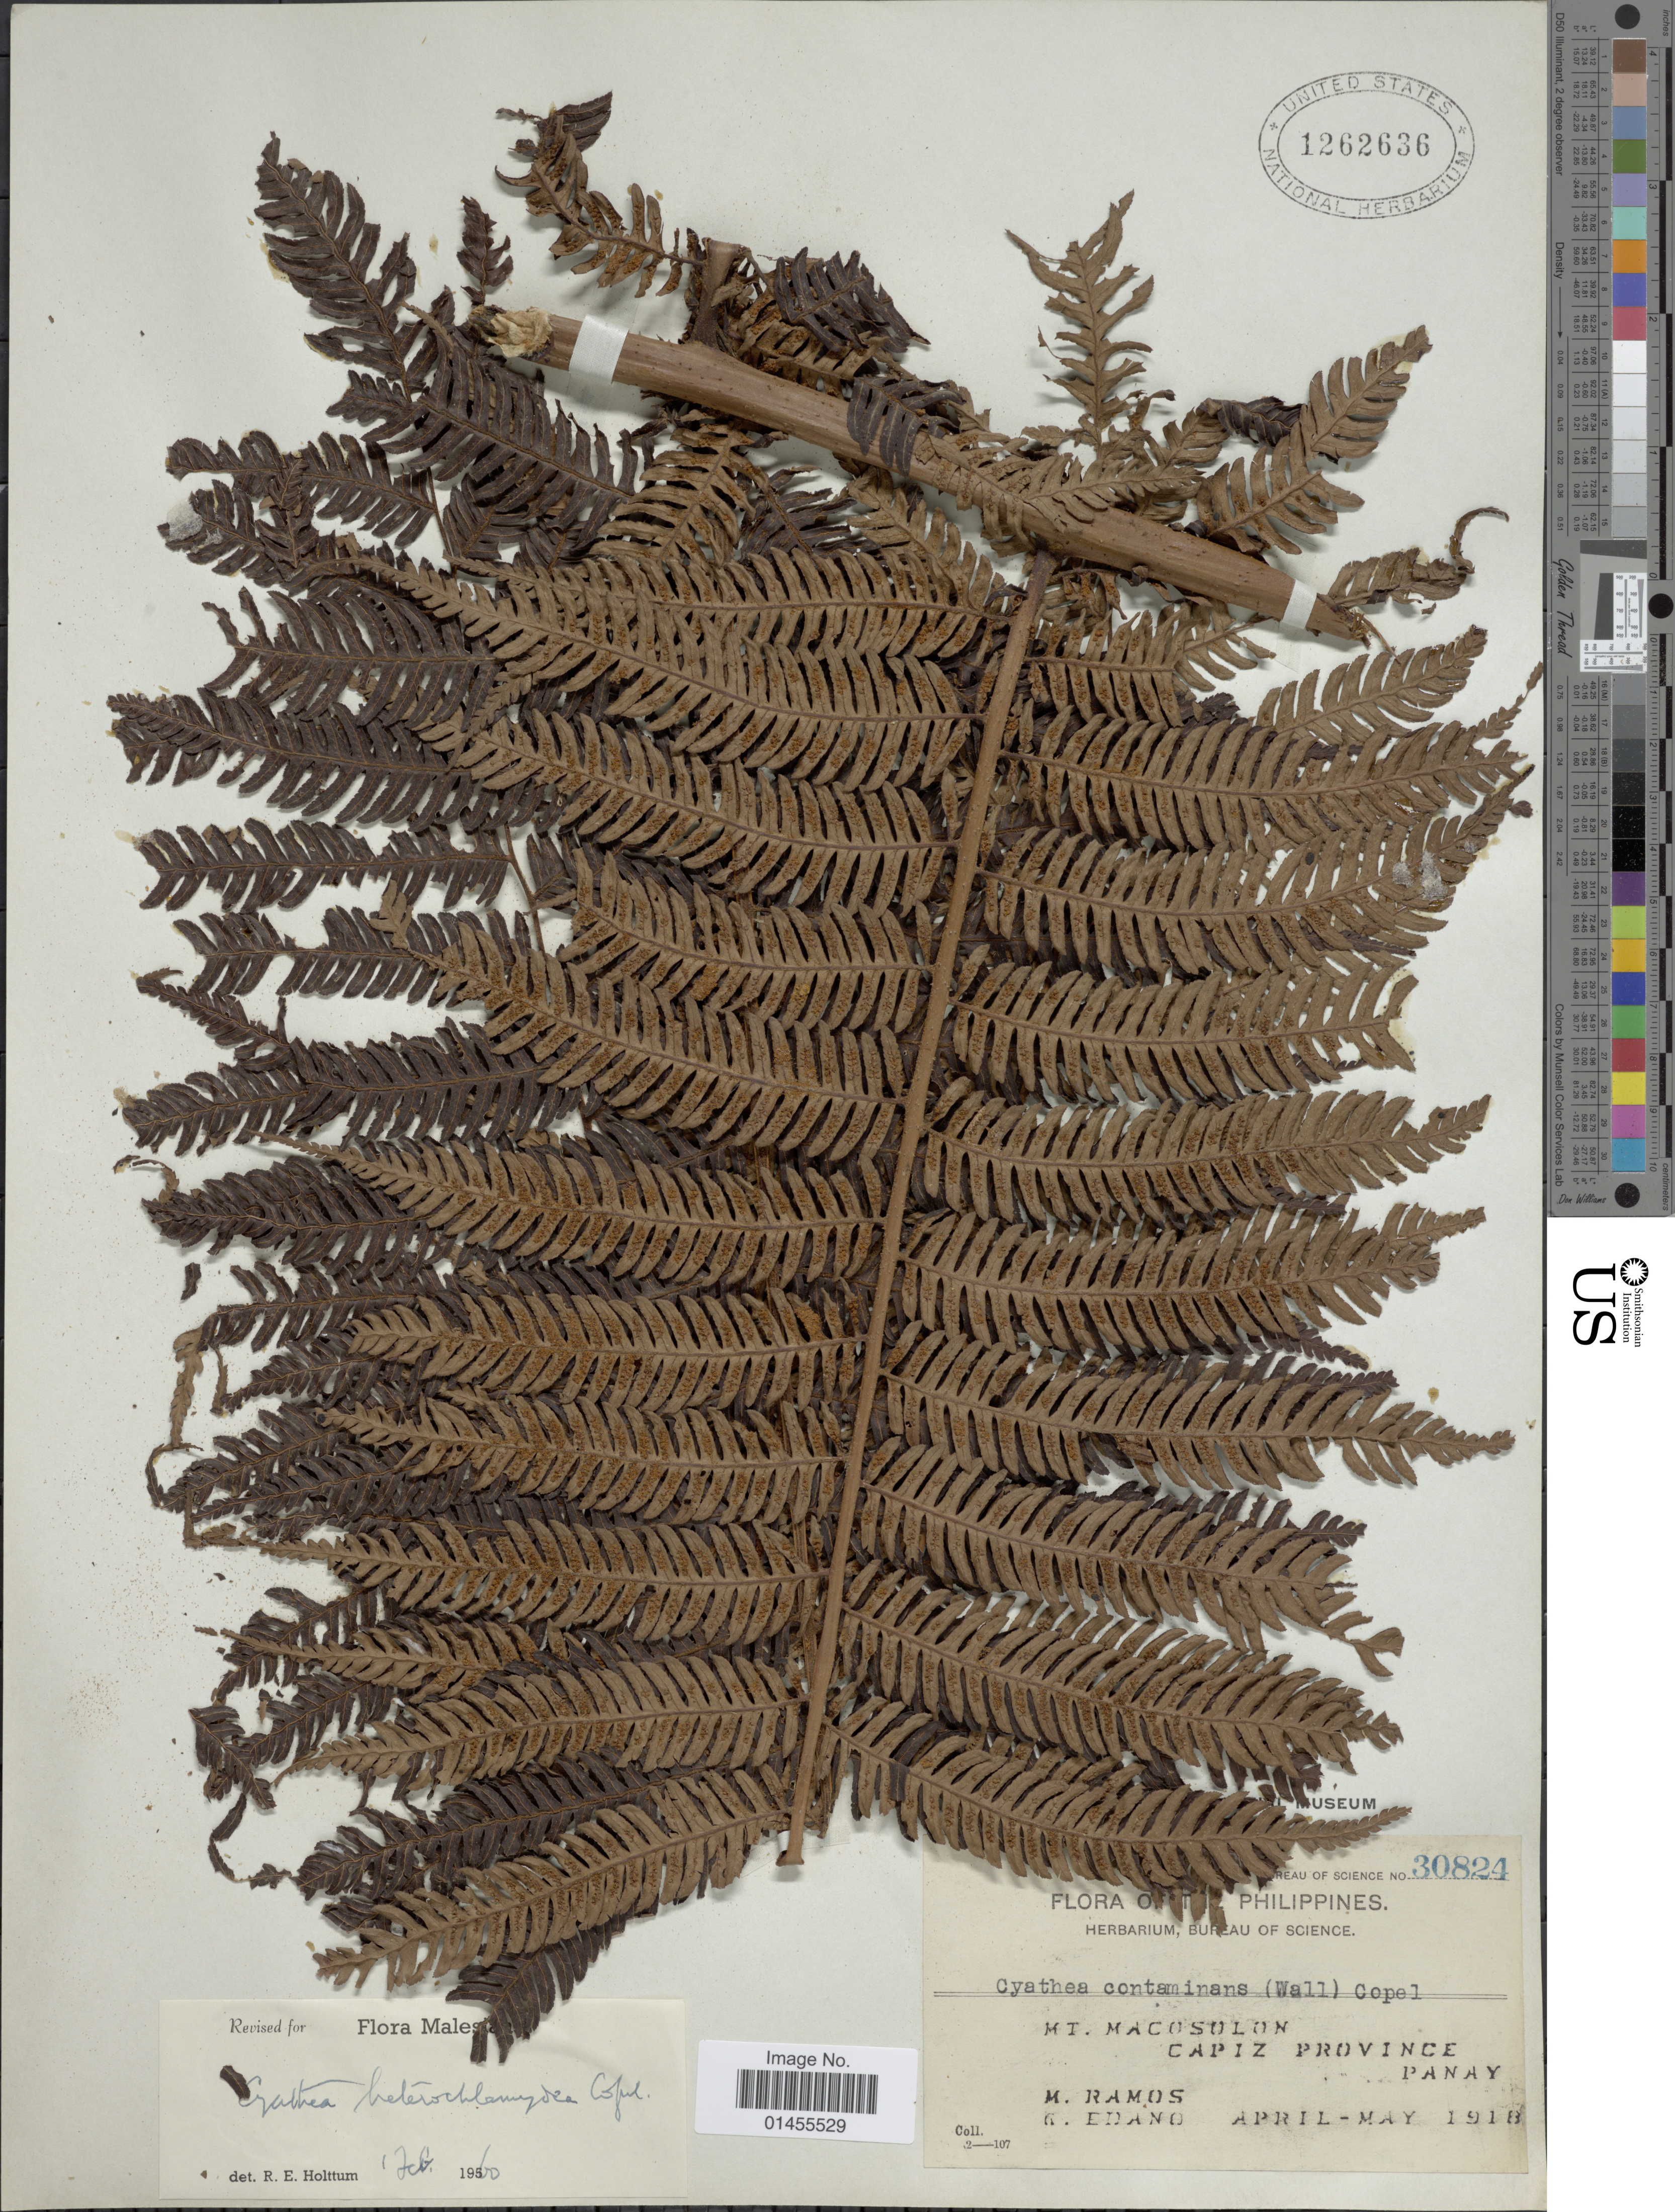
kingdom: Plantae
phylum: Tracheophyta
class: Polypodiopsida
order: Cyatheales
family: Cyatheaceae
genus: Alsophila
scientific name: Alsophila heterochlamydea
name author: (Copel.) R.M. Tryon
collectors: M. Ramos & G. Edaño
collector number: Bureau of Science 30824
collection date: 1918-04/1918-05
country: Philippines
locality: Mt. Macosolon, Capiz Province . Panay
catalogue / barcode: US 1262636